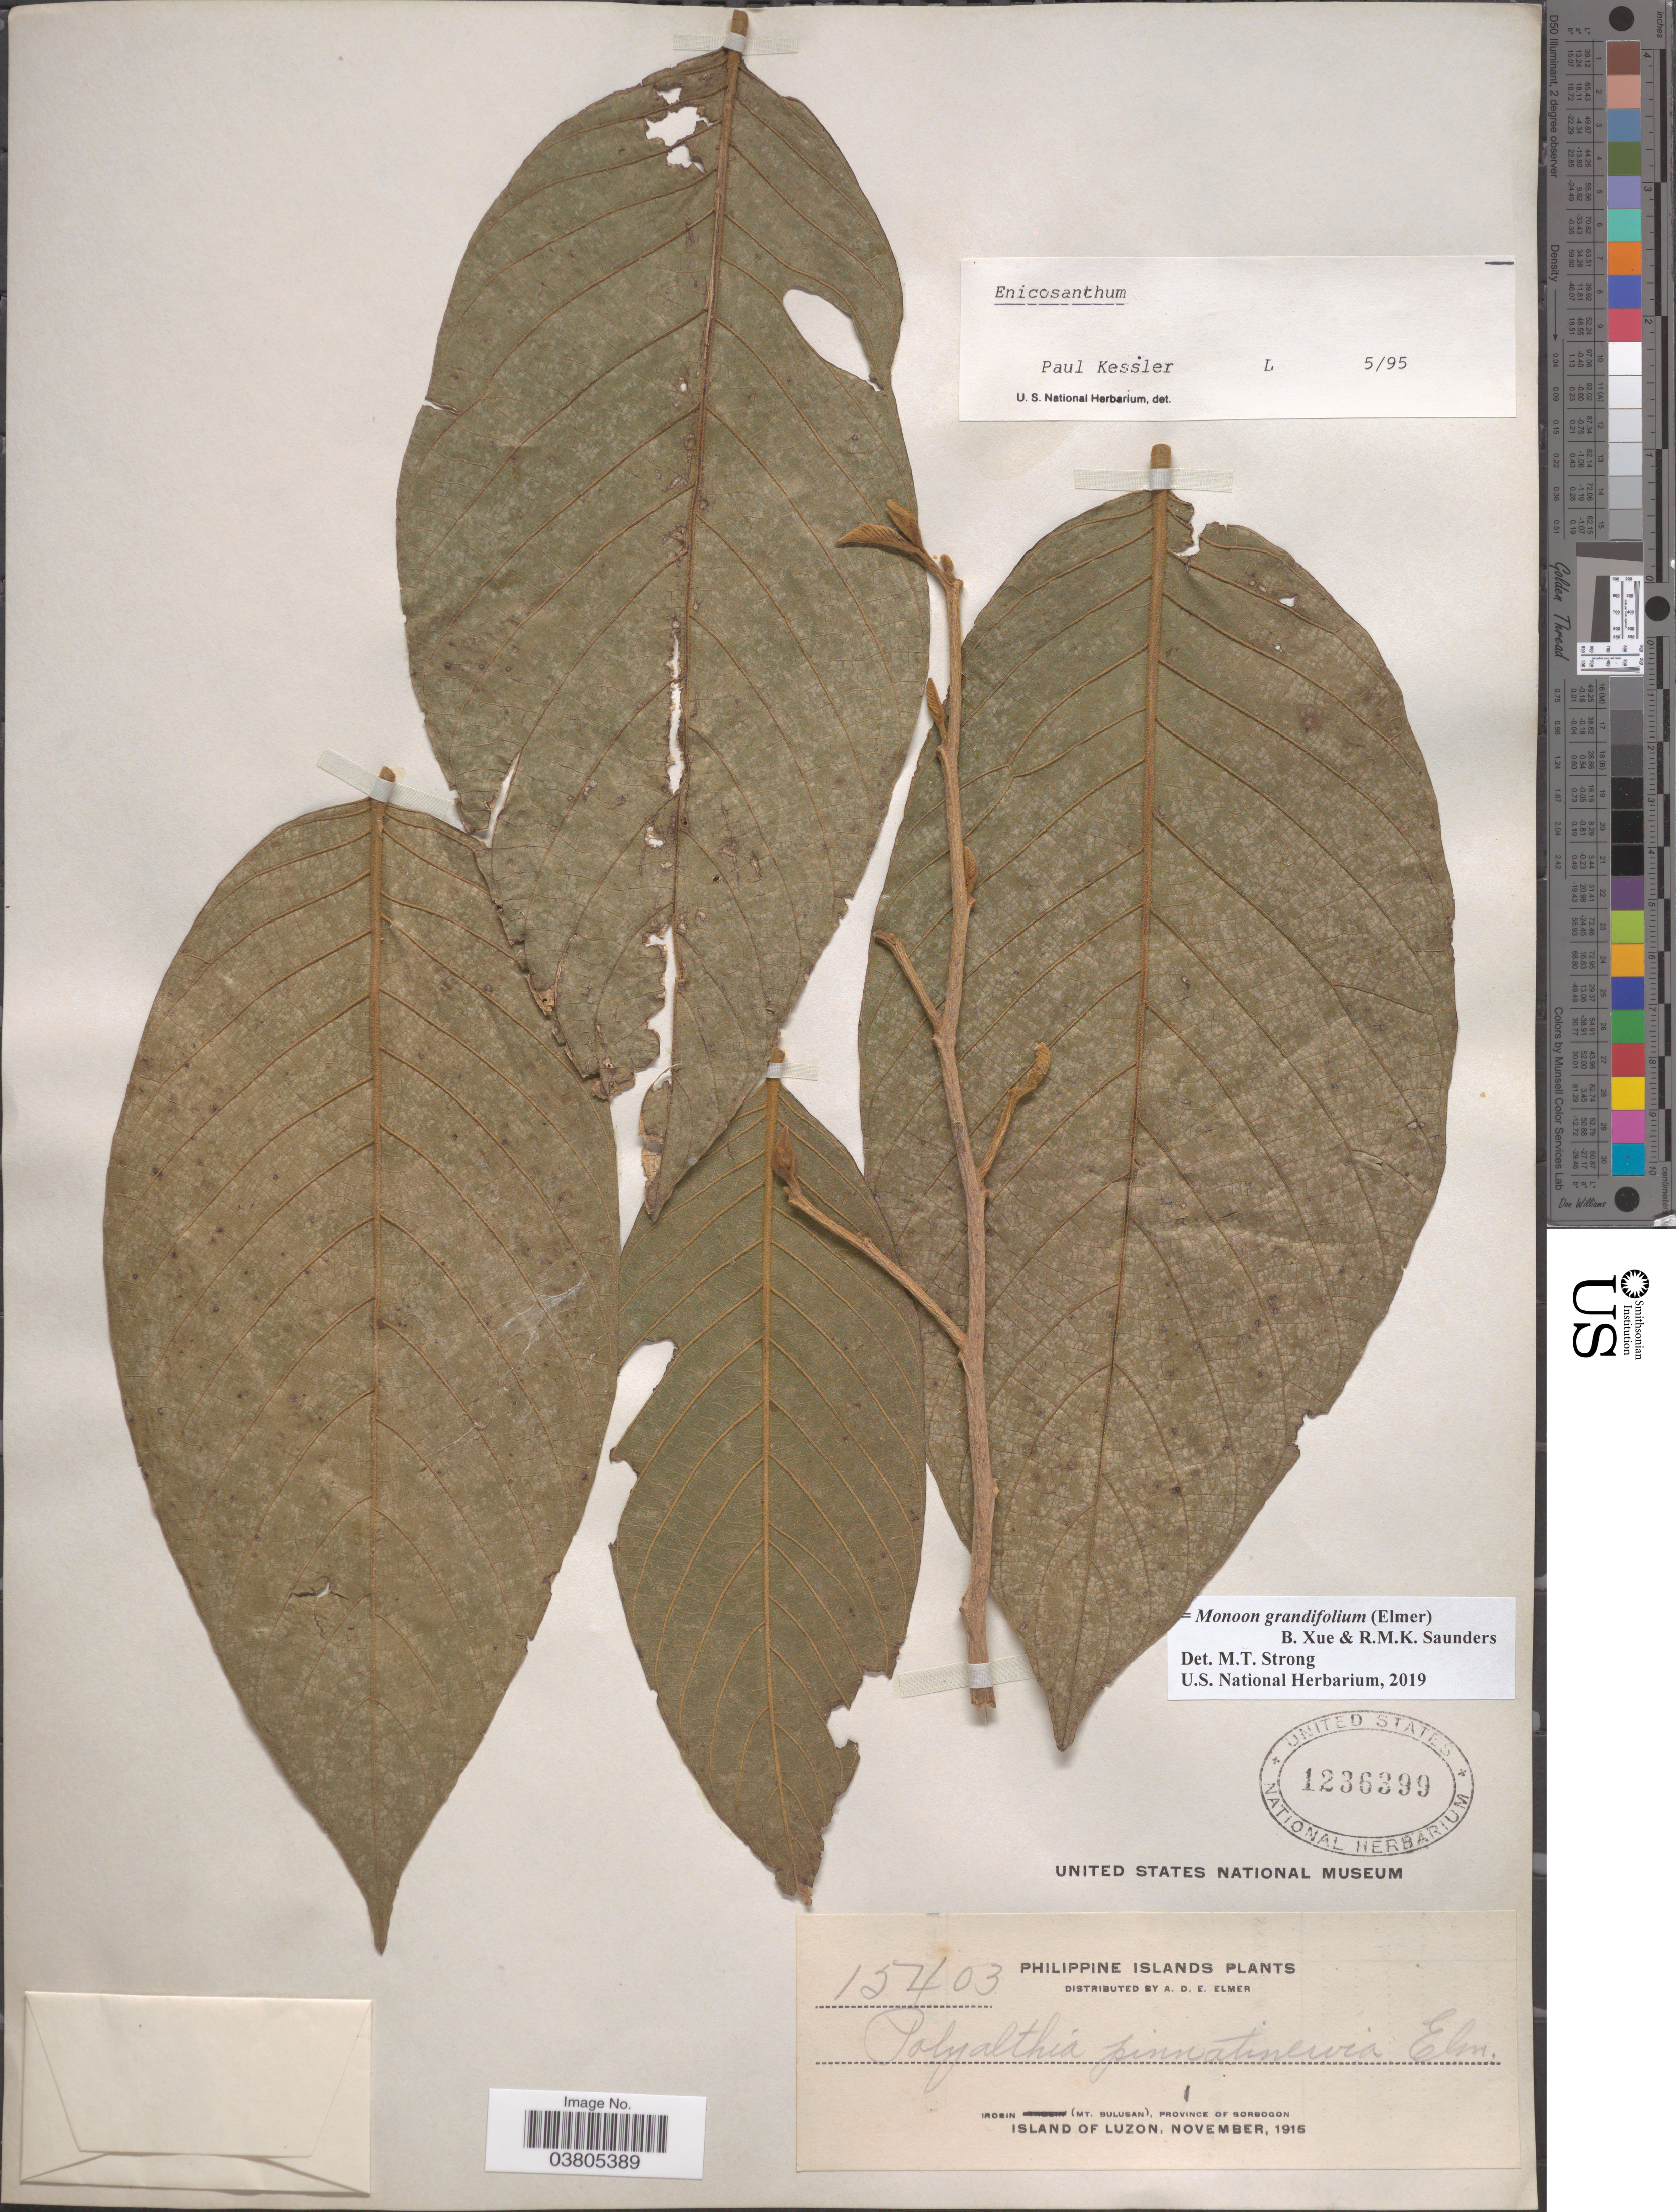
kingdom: Plantae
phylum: Tracheophyta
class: Magnoliopsida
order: Magnoliales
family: Annonaceae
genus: Monoon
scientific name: Monoon grandifolium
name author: (Elmer) B. Xue & R.M.K. Saunders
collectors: A. D. E. Elmer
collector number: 15403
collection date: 1915-11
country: Philippines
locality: Philippine Islands. Irosin (Mt. Bulusan), Province of Sorsogon. Island of Luzon.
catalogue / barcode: US 1236399